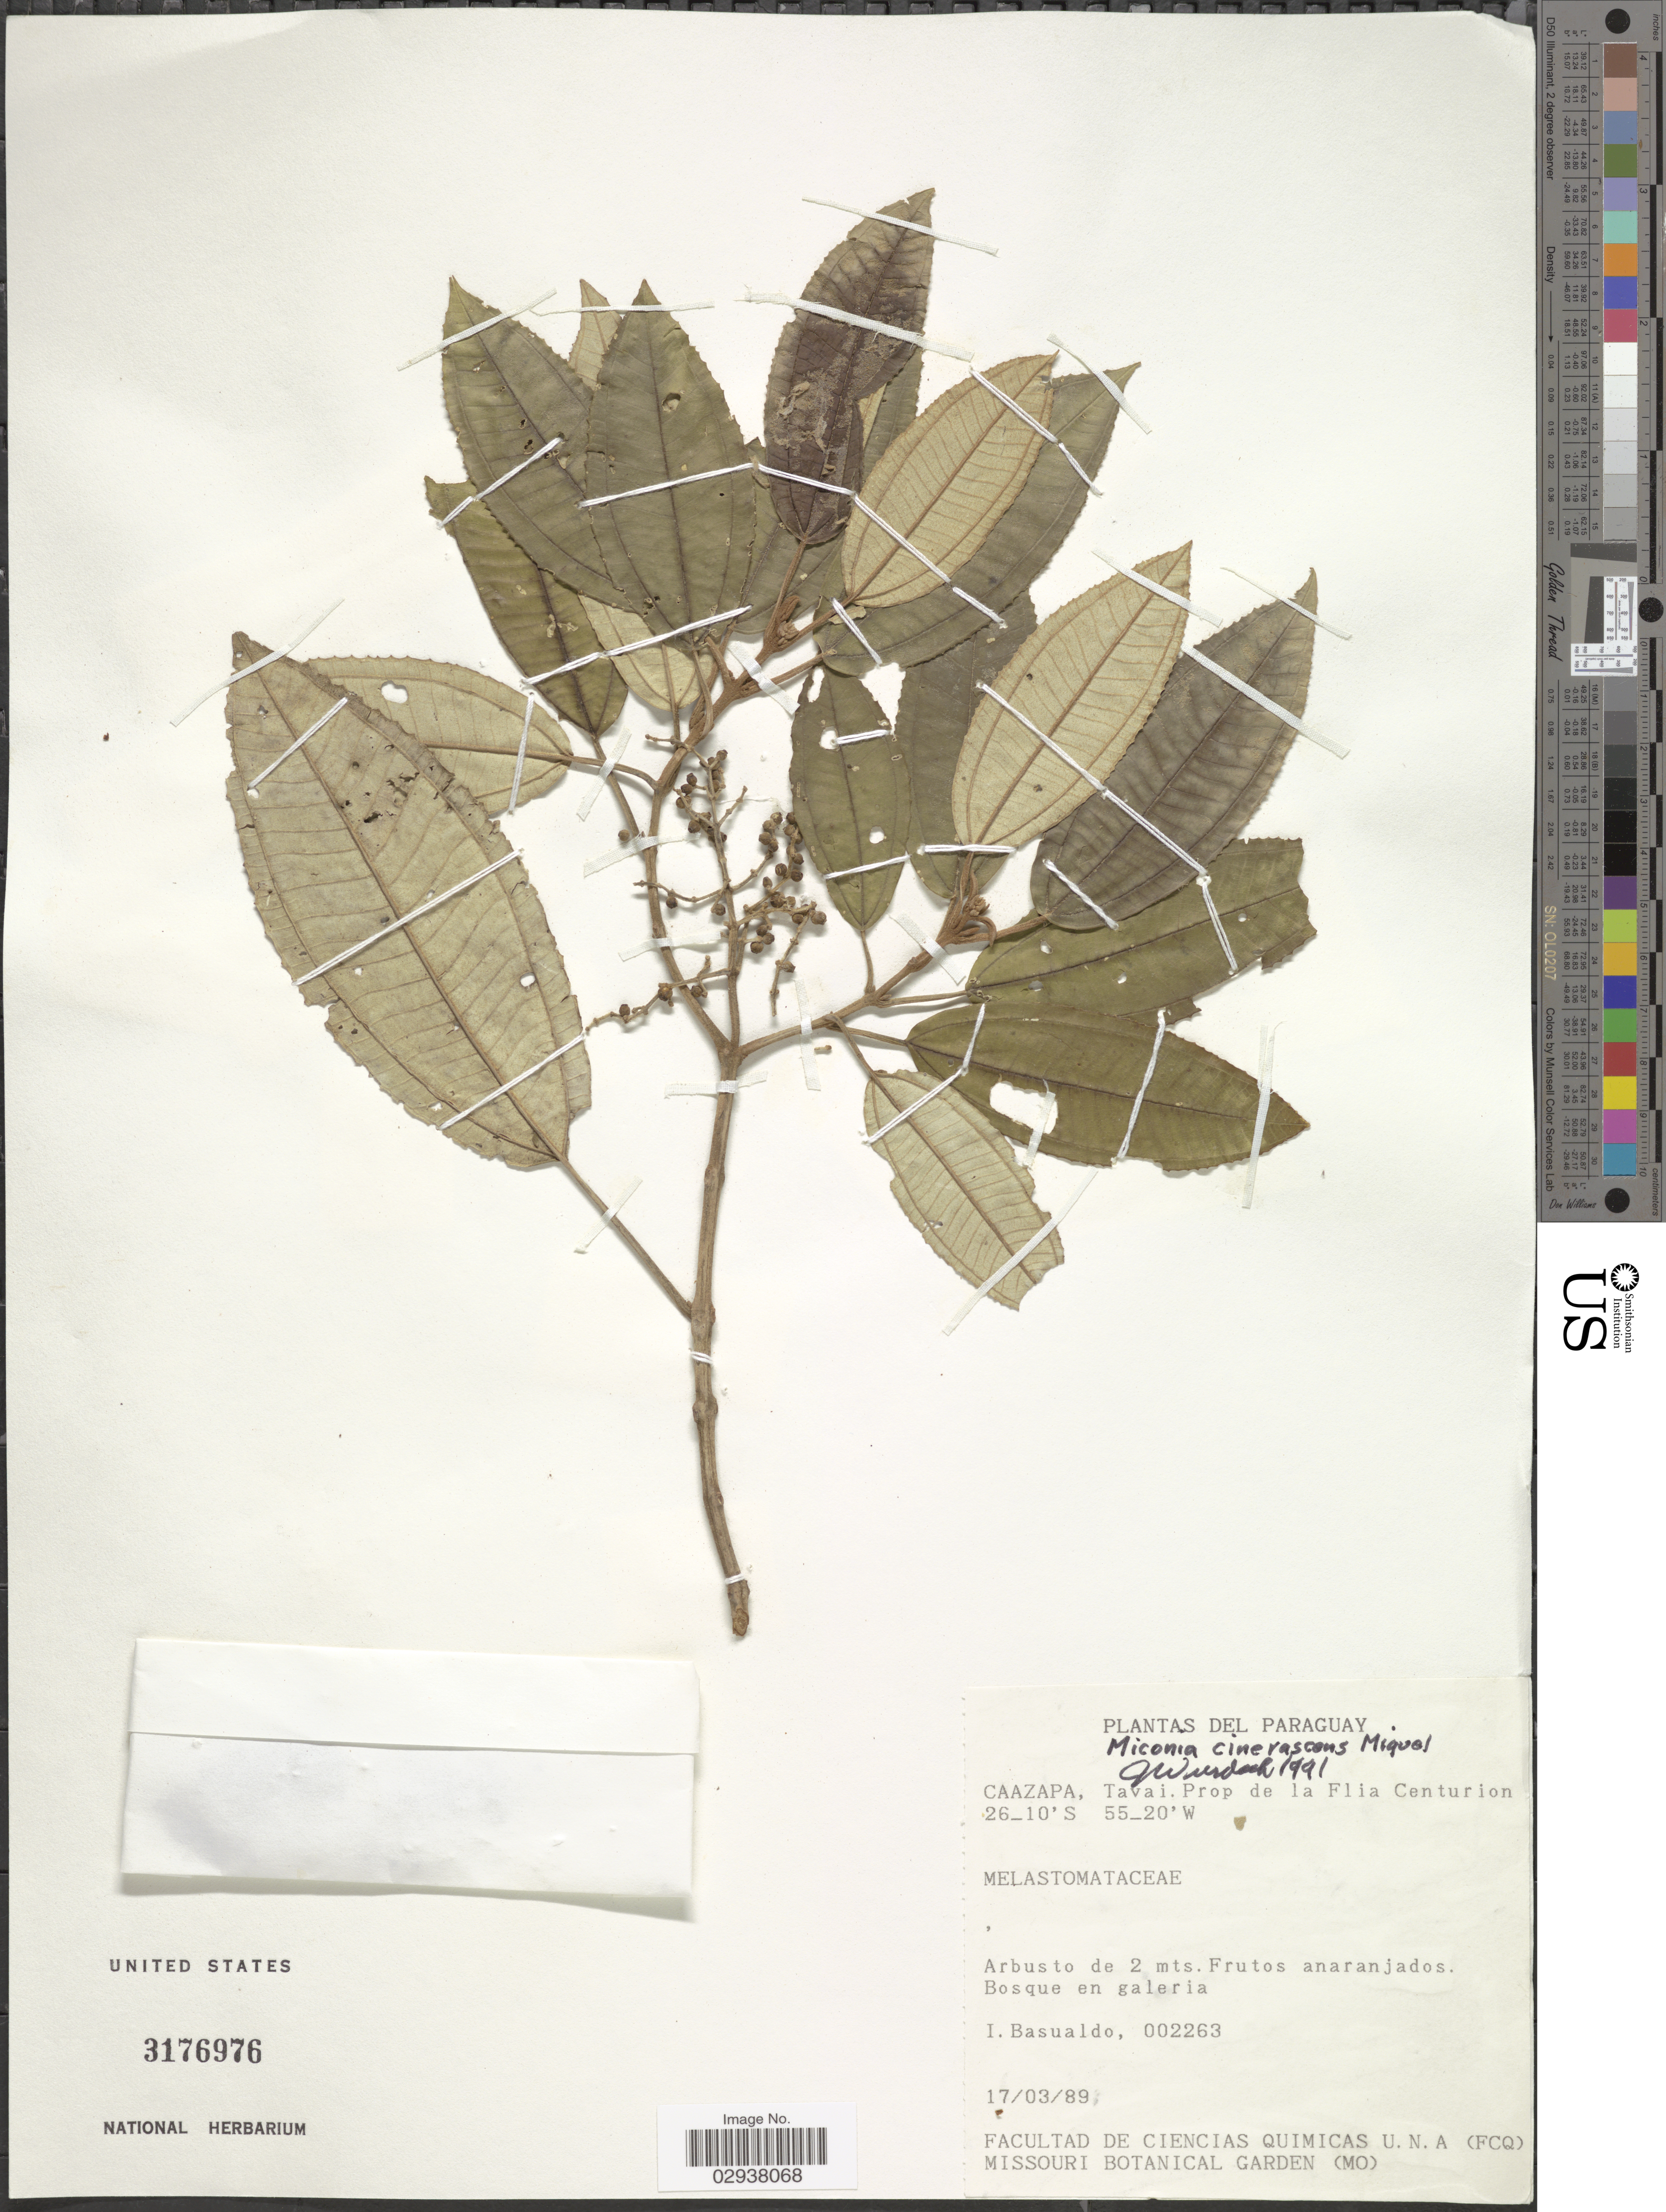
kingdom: Plantae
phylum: Tracheophyta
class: Magnoliopsida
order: Myrtales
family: Melastomataceae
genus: Miconia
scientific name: Miconia cinerascens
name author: Miq.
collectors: I. Basualdo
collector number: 002263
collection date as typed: Transcribed d/m/y: 17/3/89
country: Paraguay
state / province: Caazapa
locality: Caazapa, Tavai. Prop de la Flia Centurion.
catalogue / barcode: US 3176976